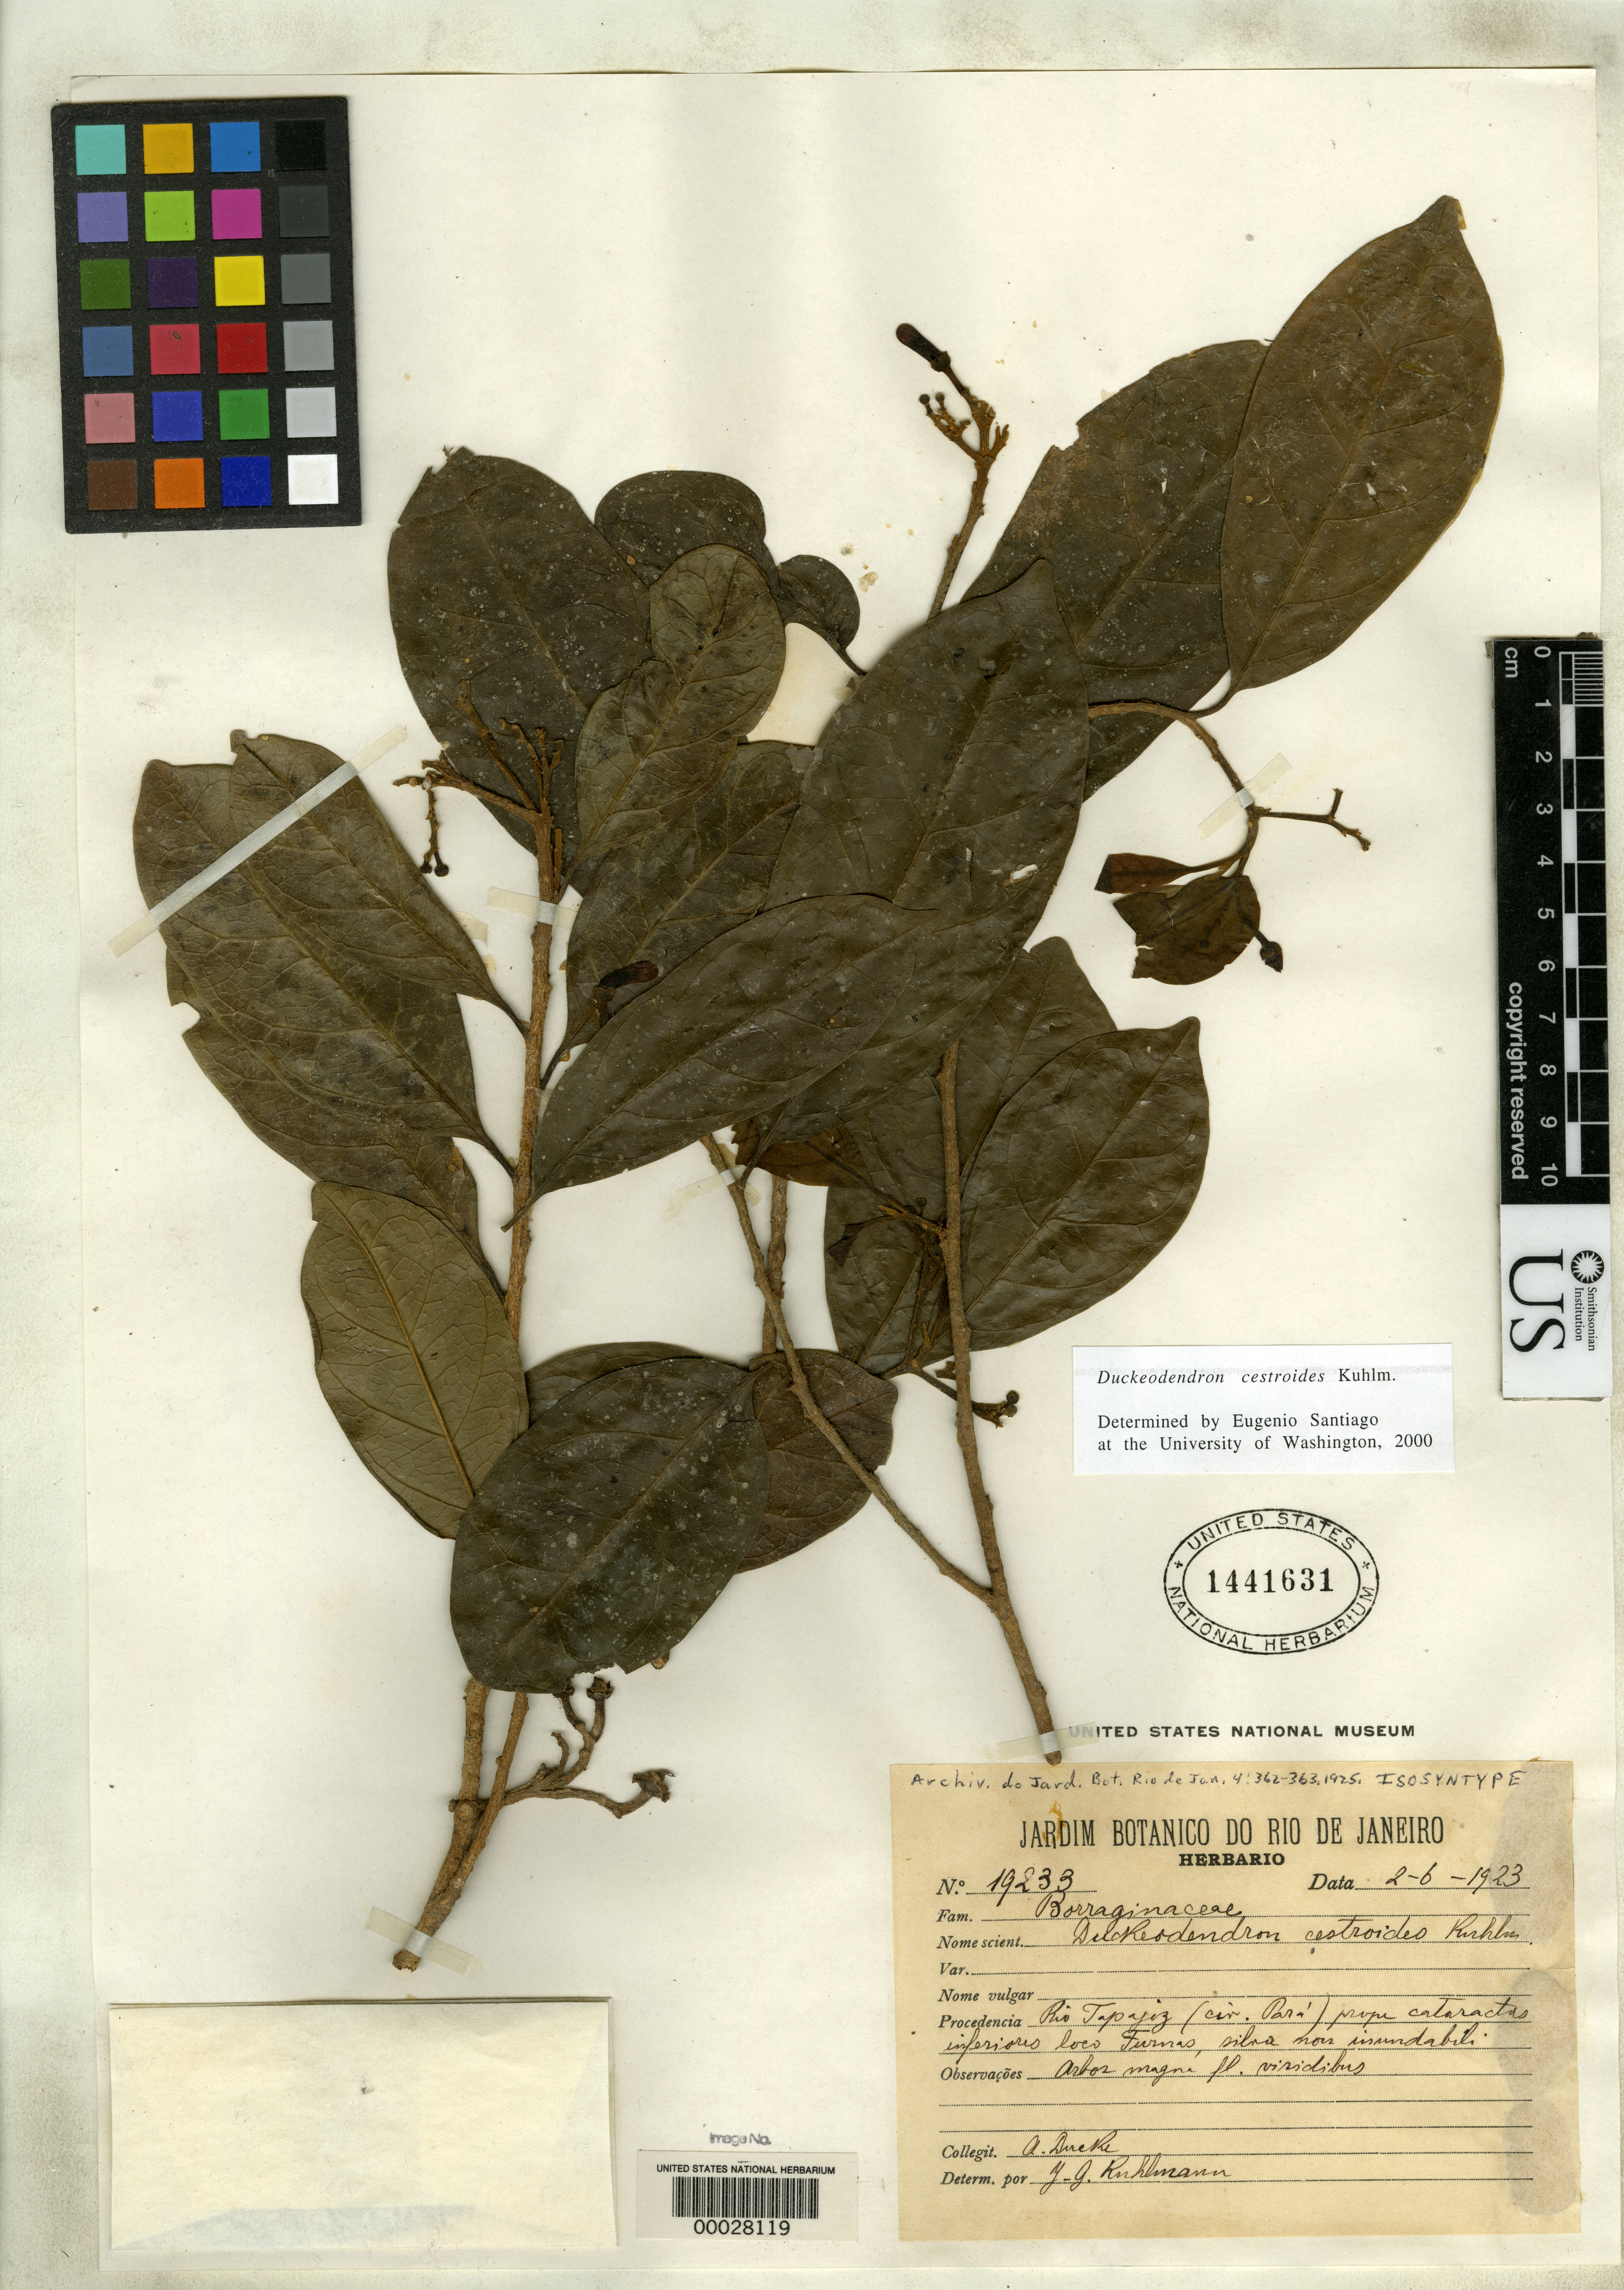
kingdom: Plantae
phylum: Tracheophyta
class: Magnoliopsida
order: Solanales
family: Solanaceae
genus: Duckeodendron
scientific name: Duckeodendron cestroides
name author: Kuhlm.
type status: Isosyntype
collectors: A. Ducke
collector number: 19233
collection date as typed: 02 Jun 1923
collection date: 1923-06-02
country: Brazil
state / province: Pará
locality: Rio Tapajoz.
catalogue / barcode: US 1441631